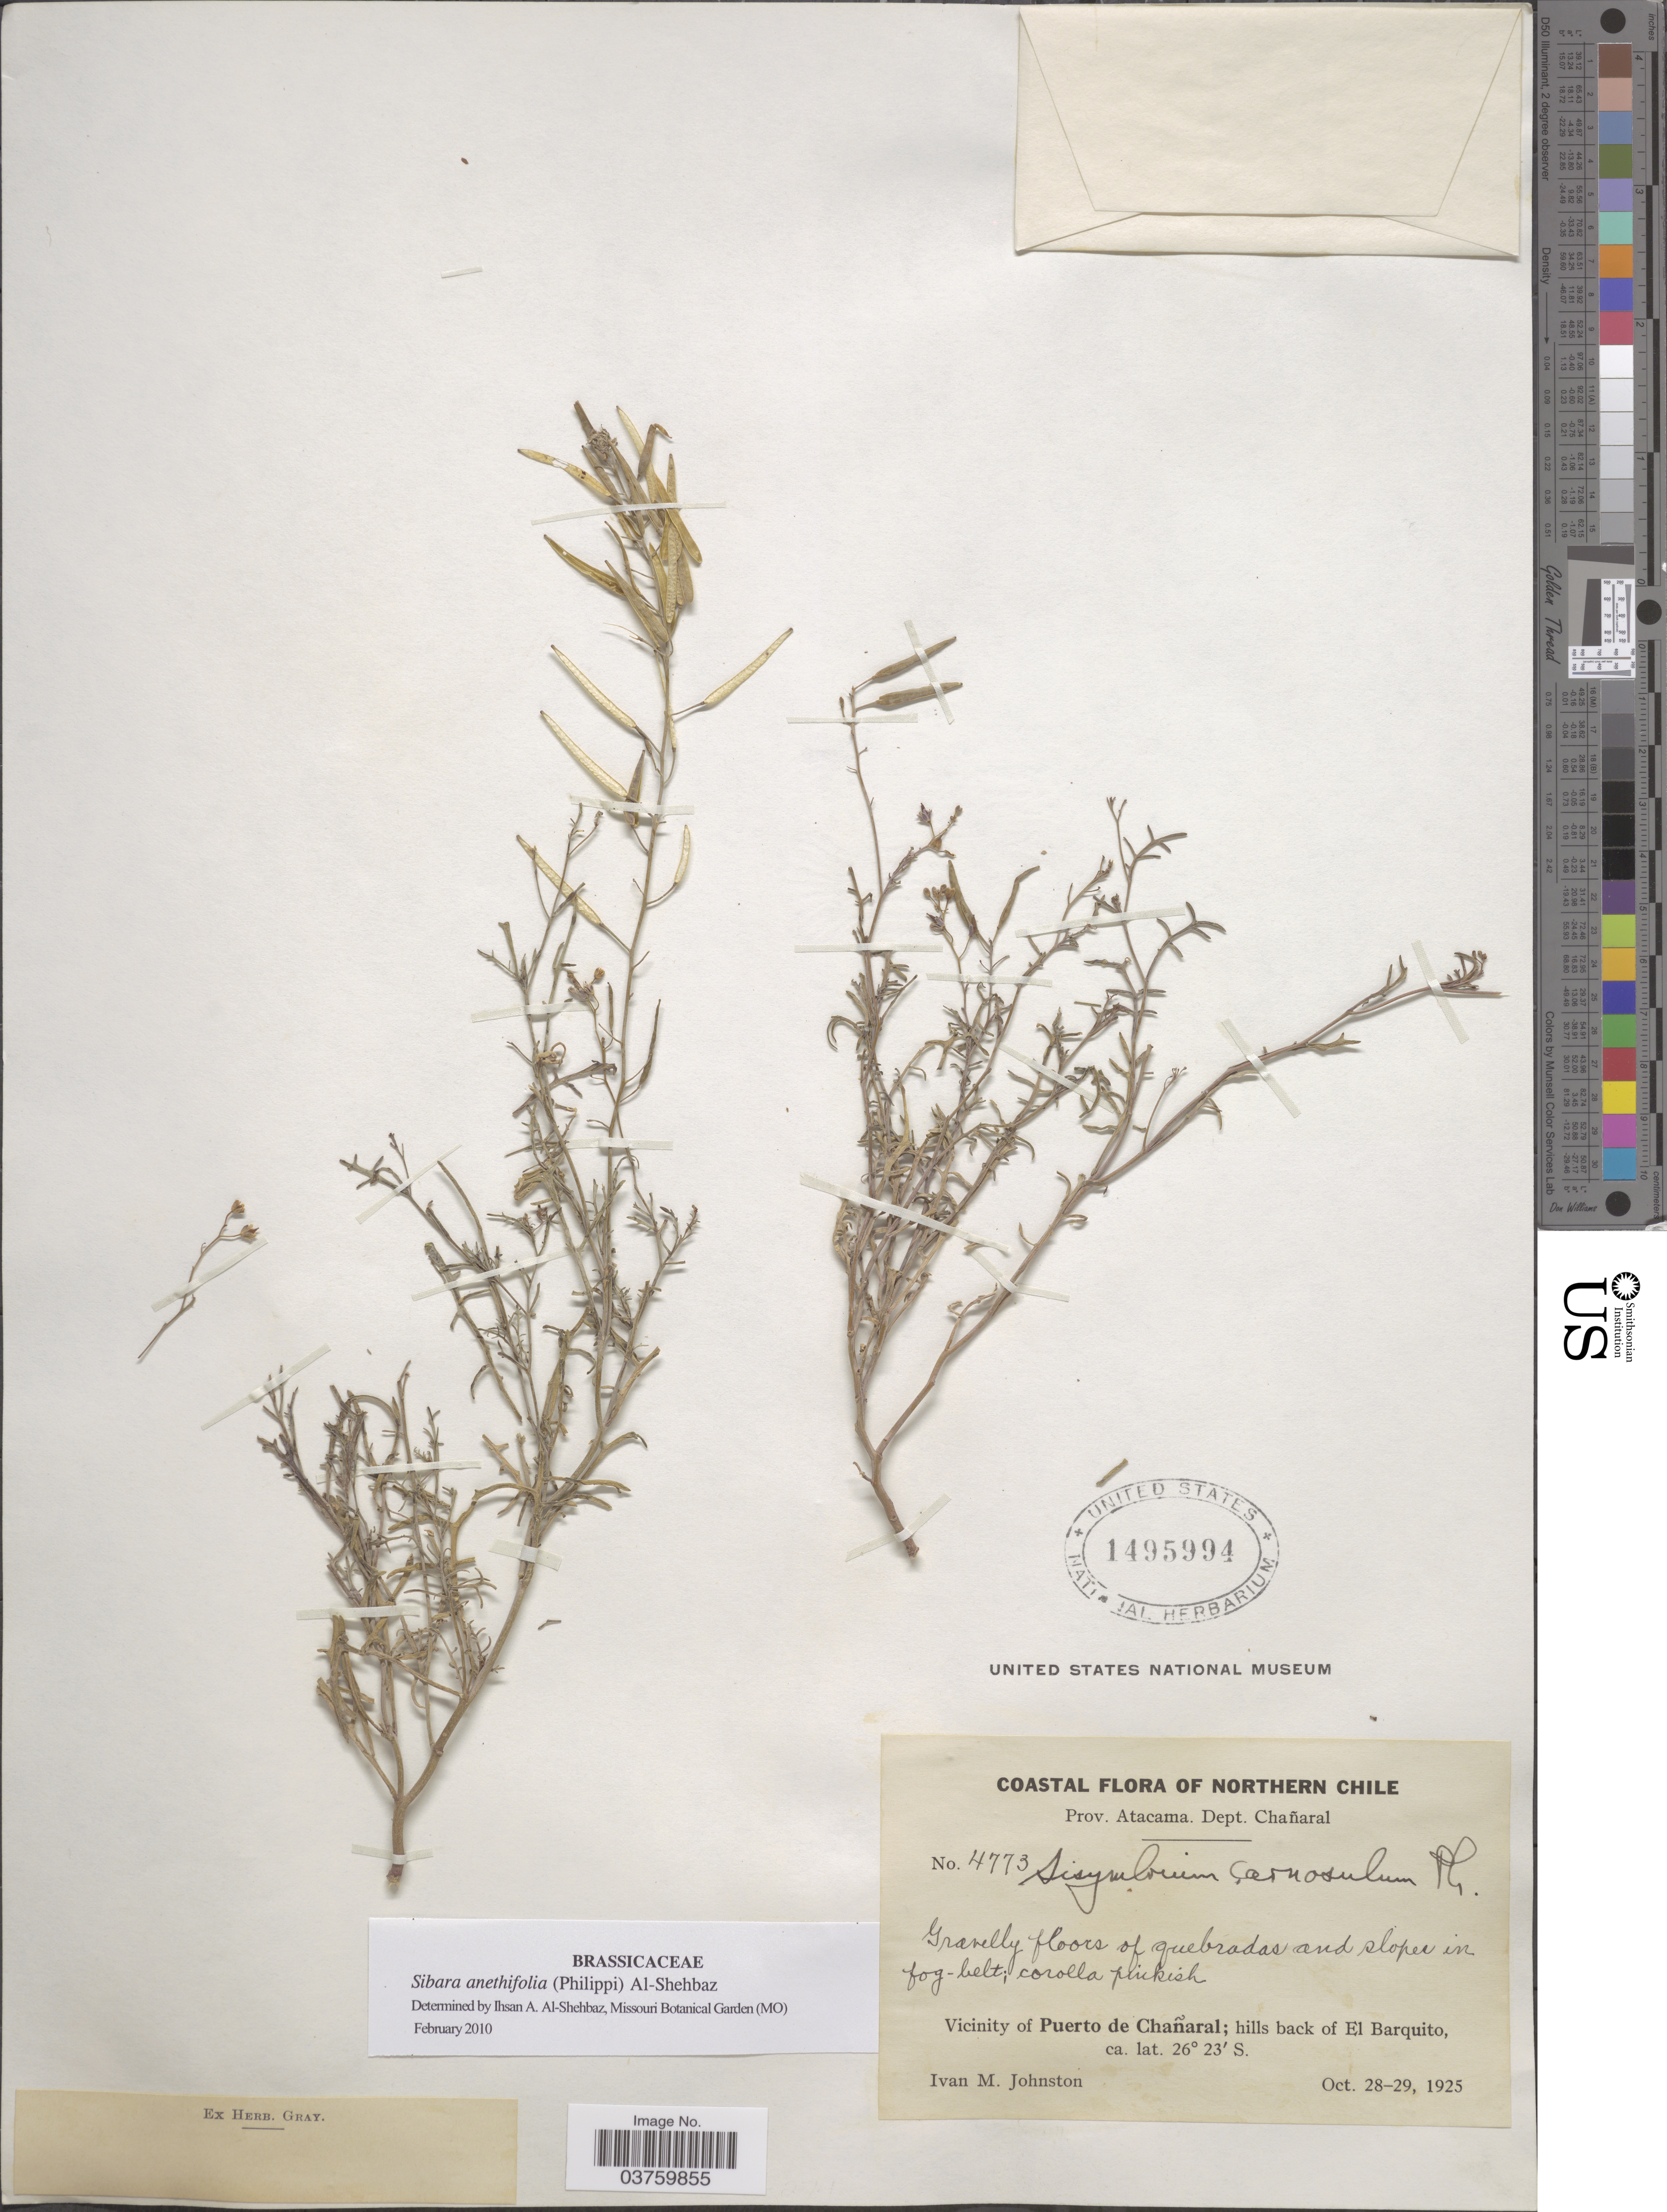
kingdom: Plantae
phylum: Tracheophyta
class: Magnoliopsida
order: Brassicales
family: Brassicaceae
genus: Sibara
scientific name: Sibara anethifolia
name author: (Phil.) Al-Shehbaz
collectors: I.M. Johnston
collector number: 4773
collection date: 1925-10-28/1925-10-29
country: Chile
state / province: Atacama (III)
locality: Northern Chile. Dept. Cañaral. Vicinity of Puerto de Chañaral; hills back of El Barquito.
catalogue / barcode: US 1495994